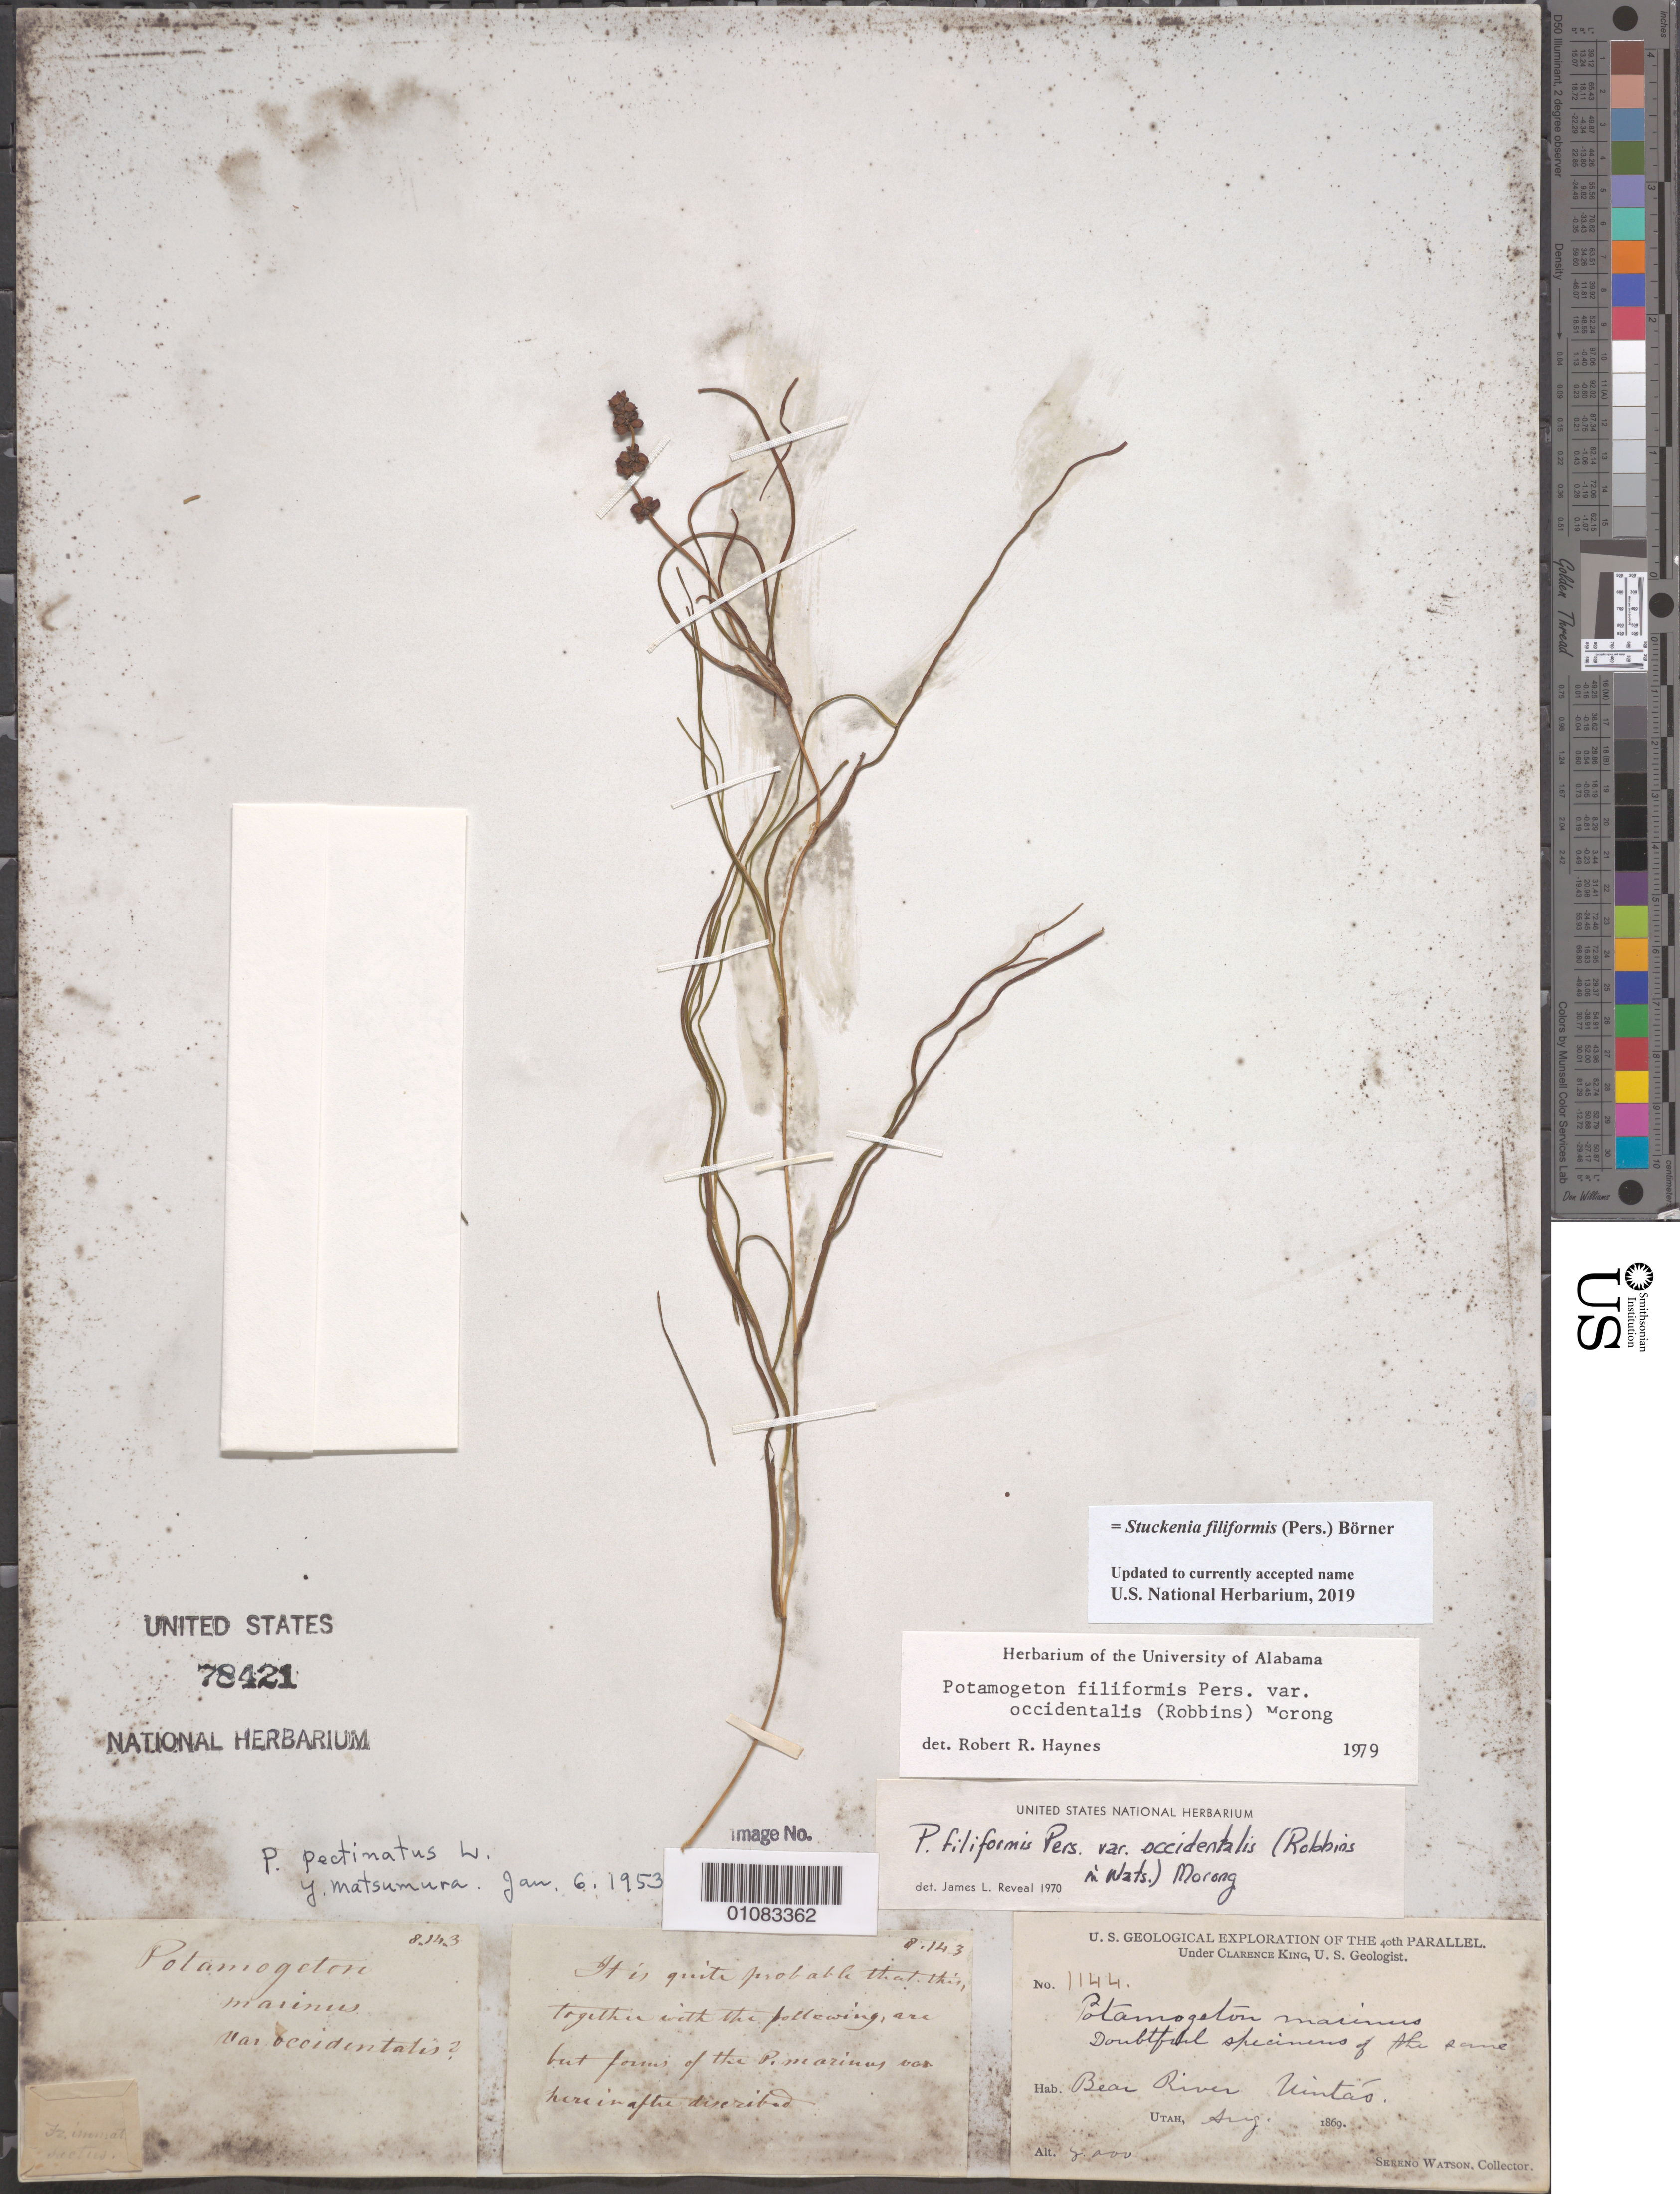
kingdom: Plantae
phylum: Tracheophyta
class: Liliopsida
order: Alismatales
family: Potamogetonaceae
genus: Stuckenia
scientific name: Stuckenia filiformis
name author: (Pers.) Börner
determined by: Strong, Mark T., (BOT), Smithsonian Institution - National Museum of Natural History (UNITED STATES)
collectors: S. Watson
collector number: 1144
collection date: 1869-08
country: United States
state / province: Utah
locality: Uinta, Bear River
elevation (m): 2438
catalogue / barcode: US 78421